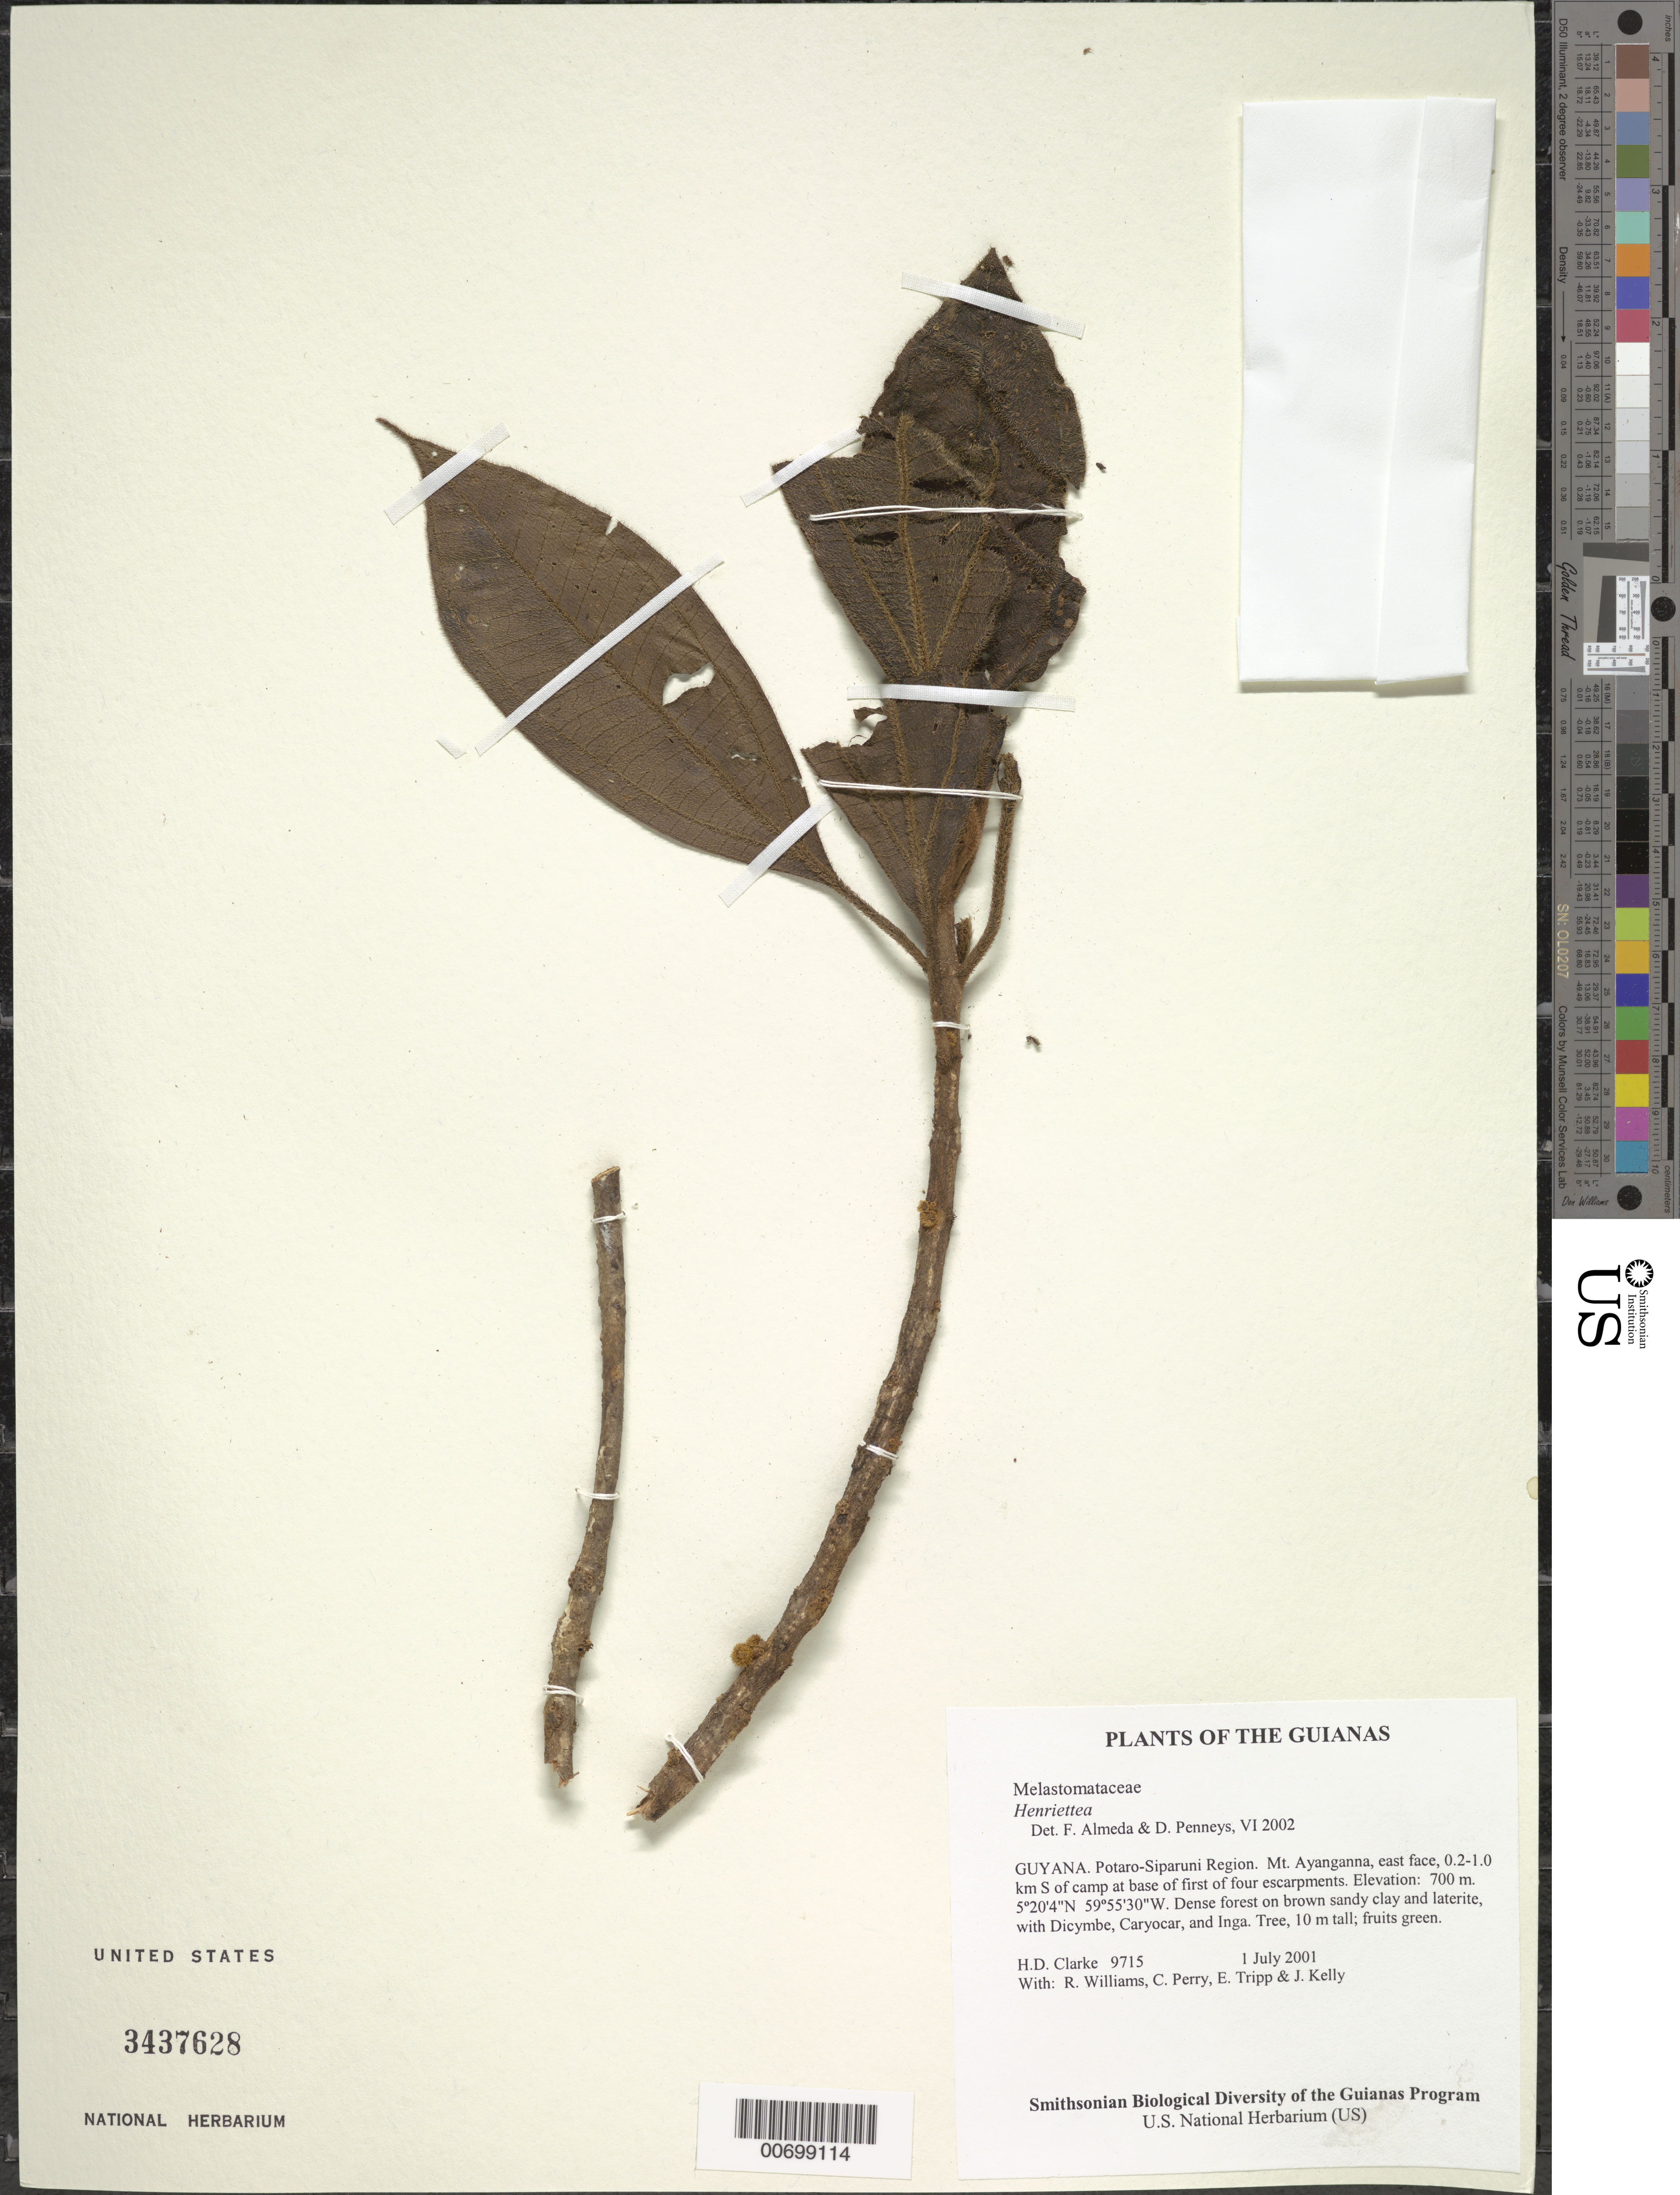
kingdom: Plantae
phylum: Tracheophyta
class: Magnoliopsida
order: Myrtales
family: Melastomataceae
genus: Henriettea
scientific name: Henriettea sp.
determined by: Almeda, F.; Penneys, D. S.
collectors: H. D. Clarke, R. Williams, C. Perry, E. Tripp & J. Kelly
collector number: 9715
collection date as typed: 1 July 2001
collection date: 2001-07-01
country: Guyana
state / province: Potaro-Siparuni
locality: Mt. Ayanganna, east face, 0.2-1.0 km S of camp at base of first of four escarpments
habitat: Dense forest on brown sandy clay and laterite, with Dicymbe, Caryocar, and Inga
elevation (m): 700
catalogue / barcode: US 3437628